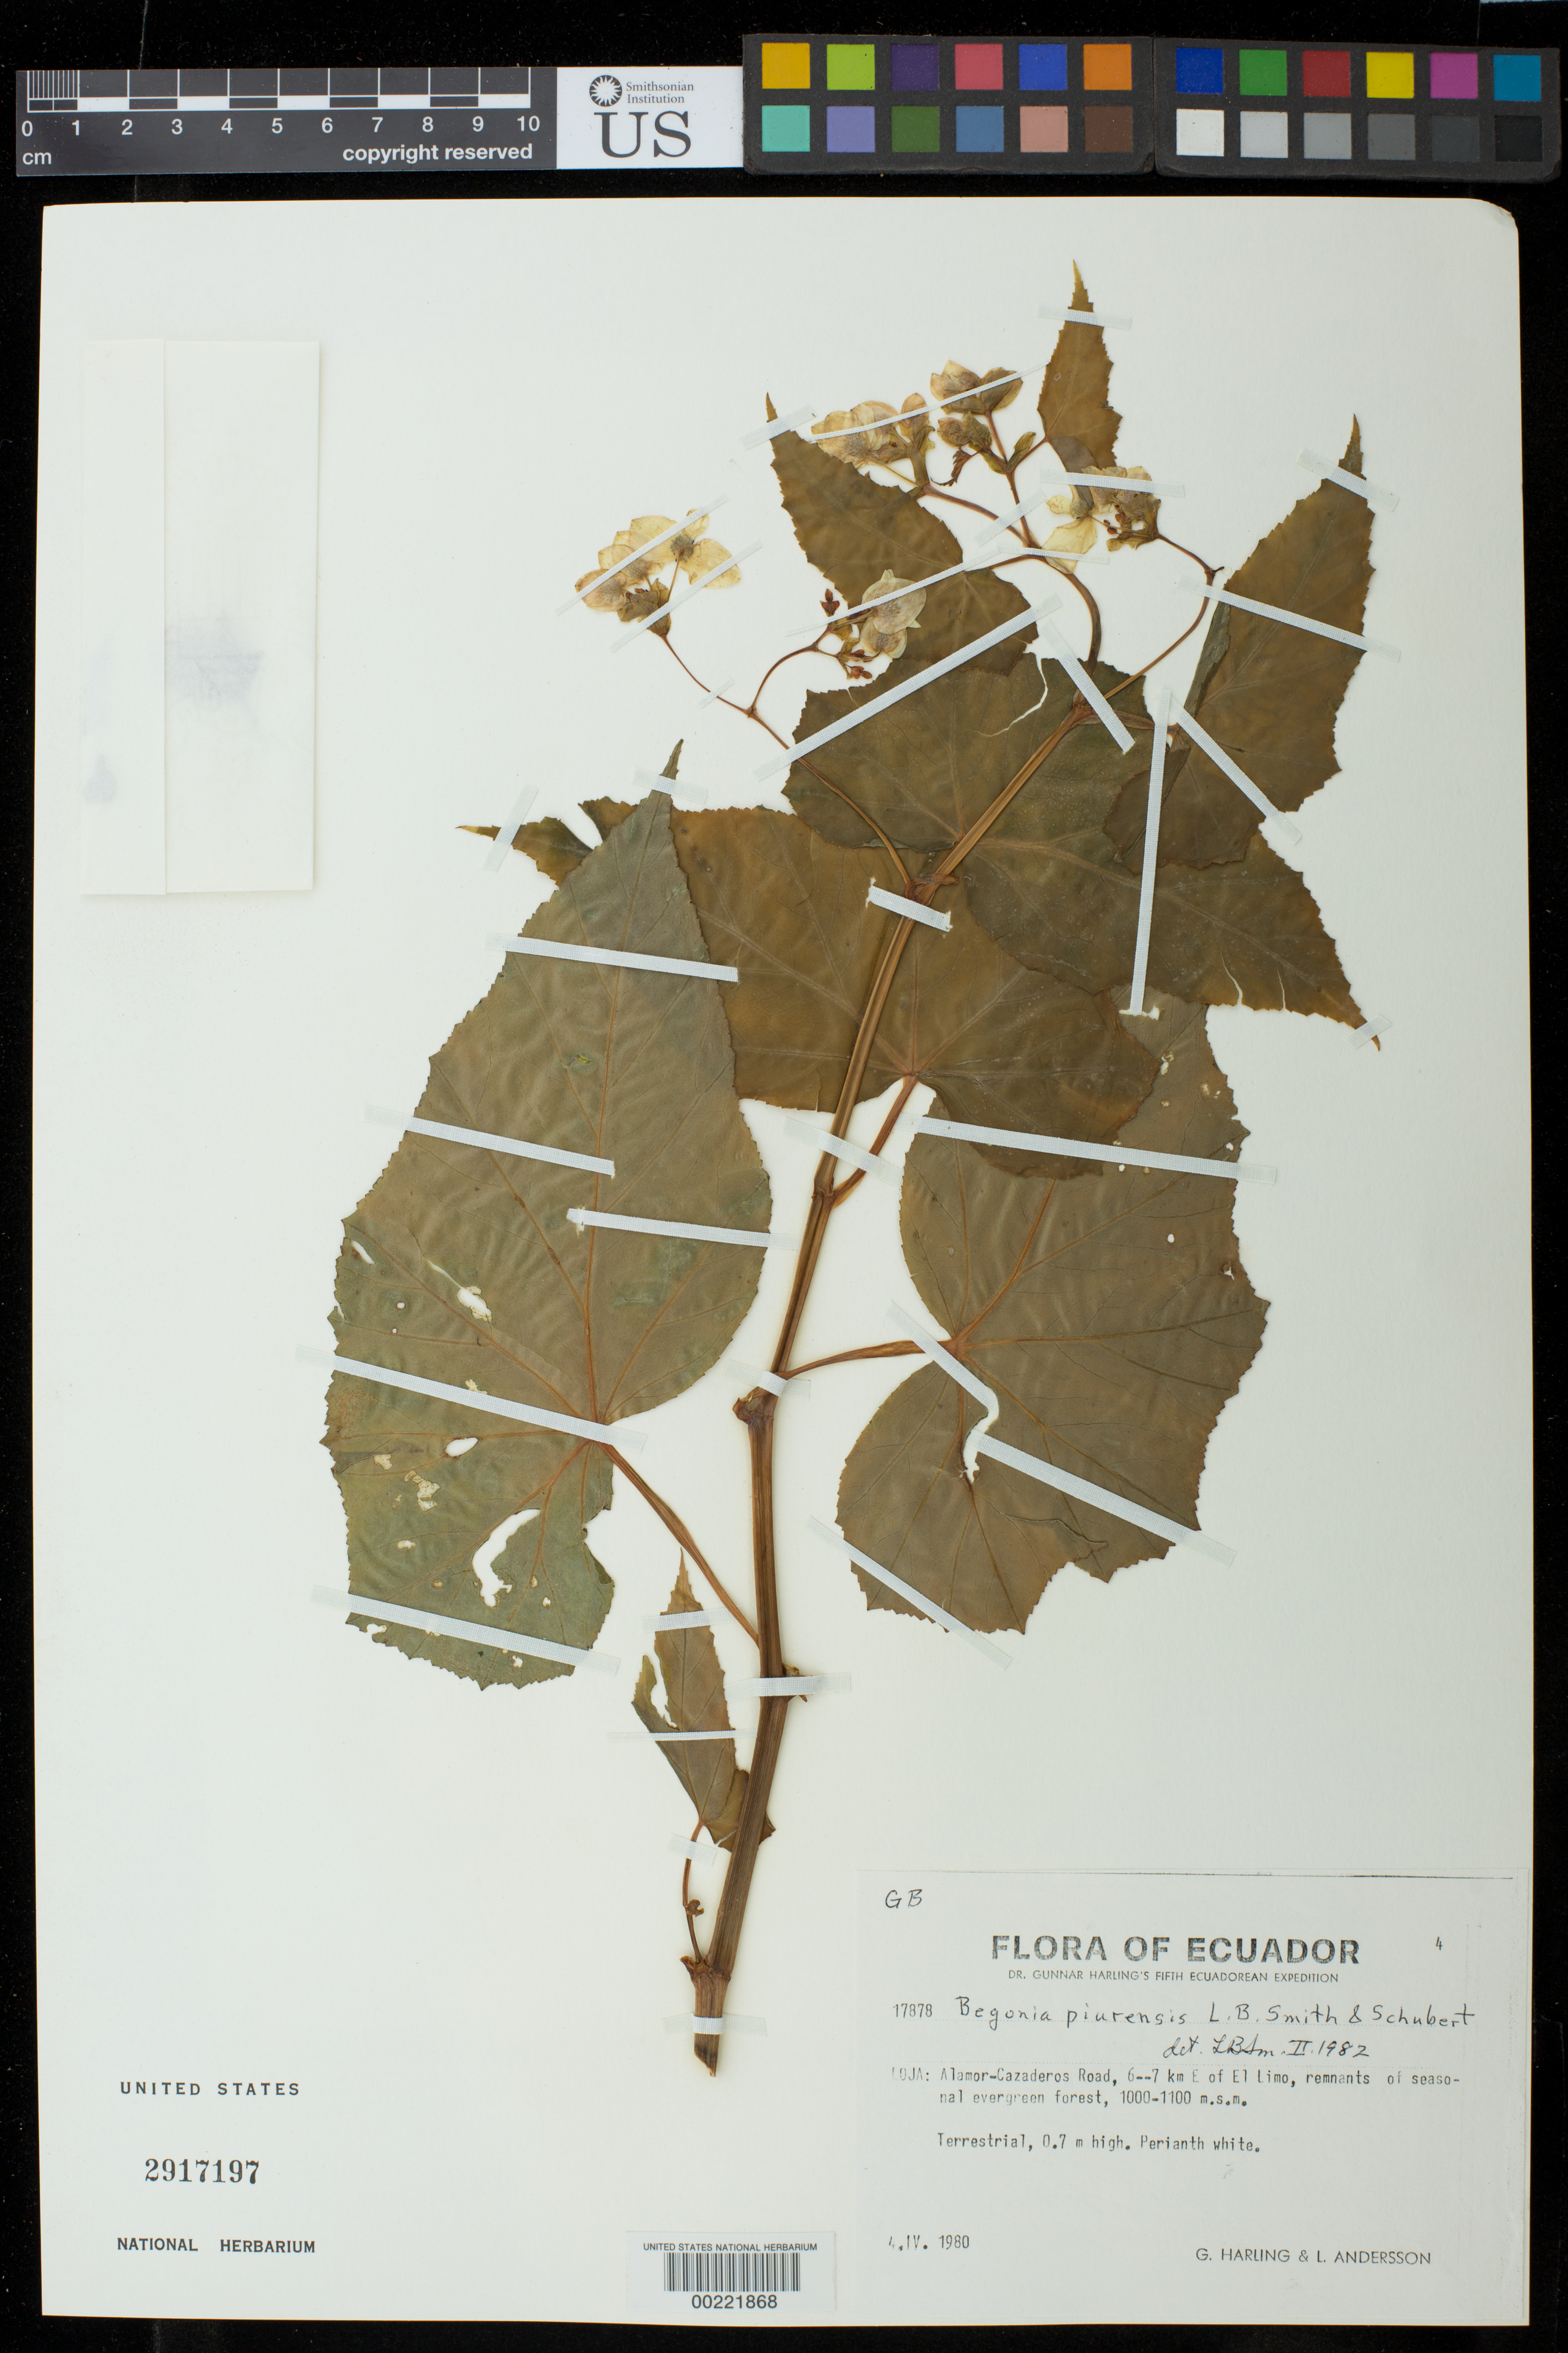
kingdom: Plantae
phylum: Tracheophyta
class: Magnoliopsida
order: Cucurbitales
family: Begoniaceae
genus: Begonia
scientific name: Begonia piurensis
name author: L.B. Sm. & B.G. Schub.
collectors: G. Harling & L. Andersson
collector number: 17878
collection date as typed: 04 Apr 1980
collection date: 1980-04-04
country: Ecuador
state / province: Loja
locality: Alamor-Cazaderos road, 6-7 km E of El Limo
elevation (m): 1000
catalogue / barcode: US 2917978